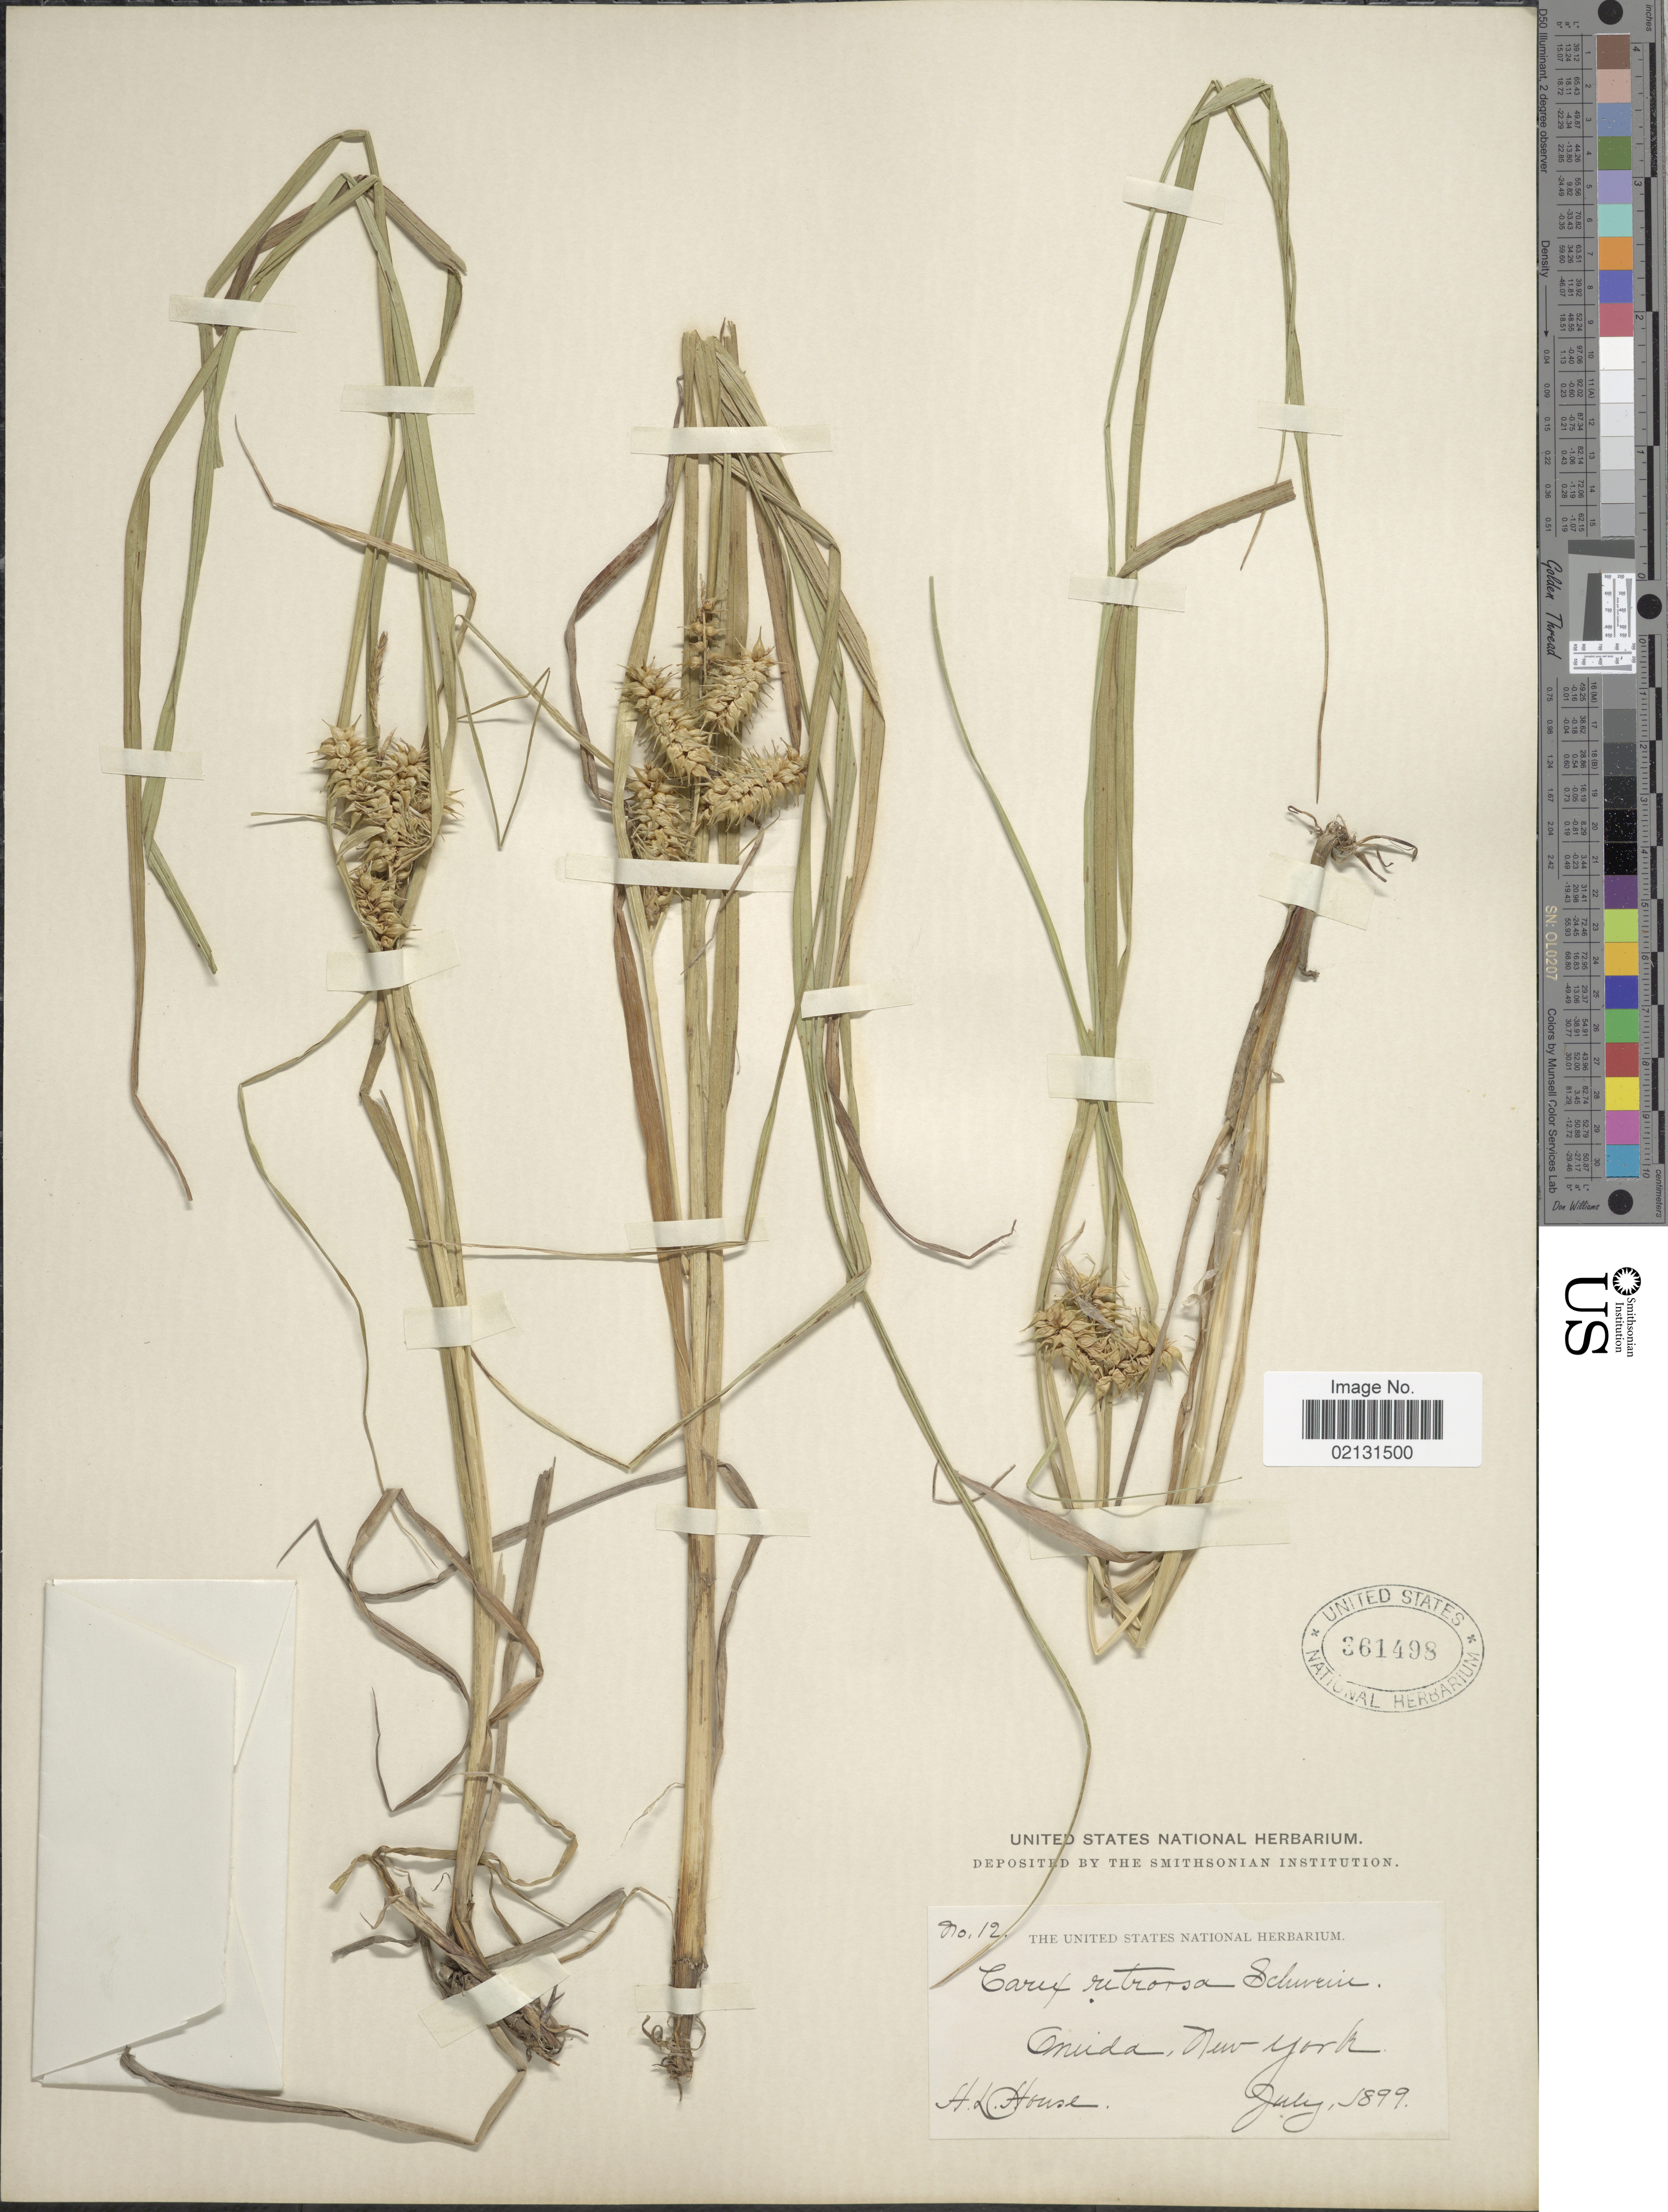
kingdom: Plantae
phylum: Tracheophyta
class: Liliopsida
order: Poales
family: Cyperaceae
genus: Carex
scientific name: Carex retrorsa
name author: Schwein.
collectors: H. D. House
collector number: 12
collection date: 1899-07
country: United States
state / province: New York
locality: Oneida.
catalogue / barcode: US 361498